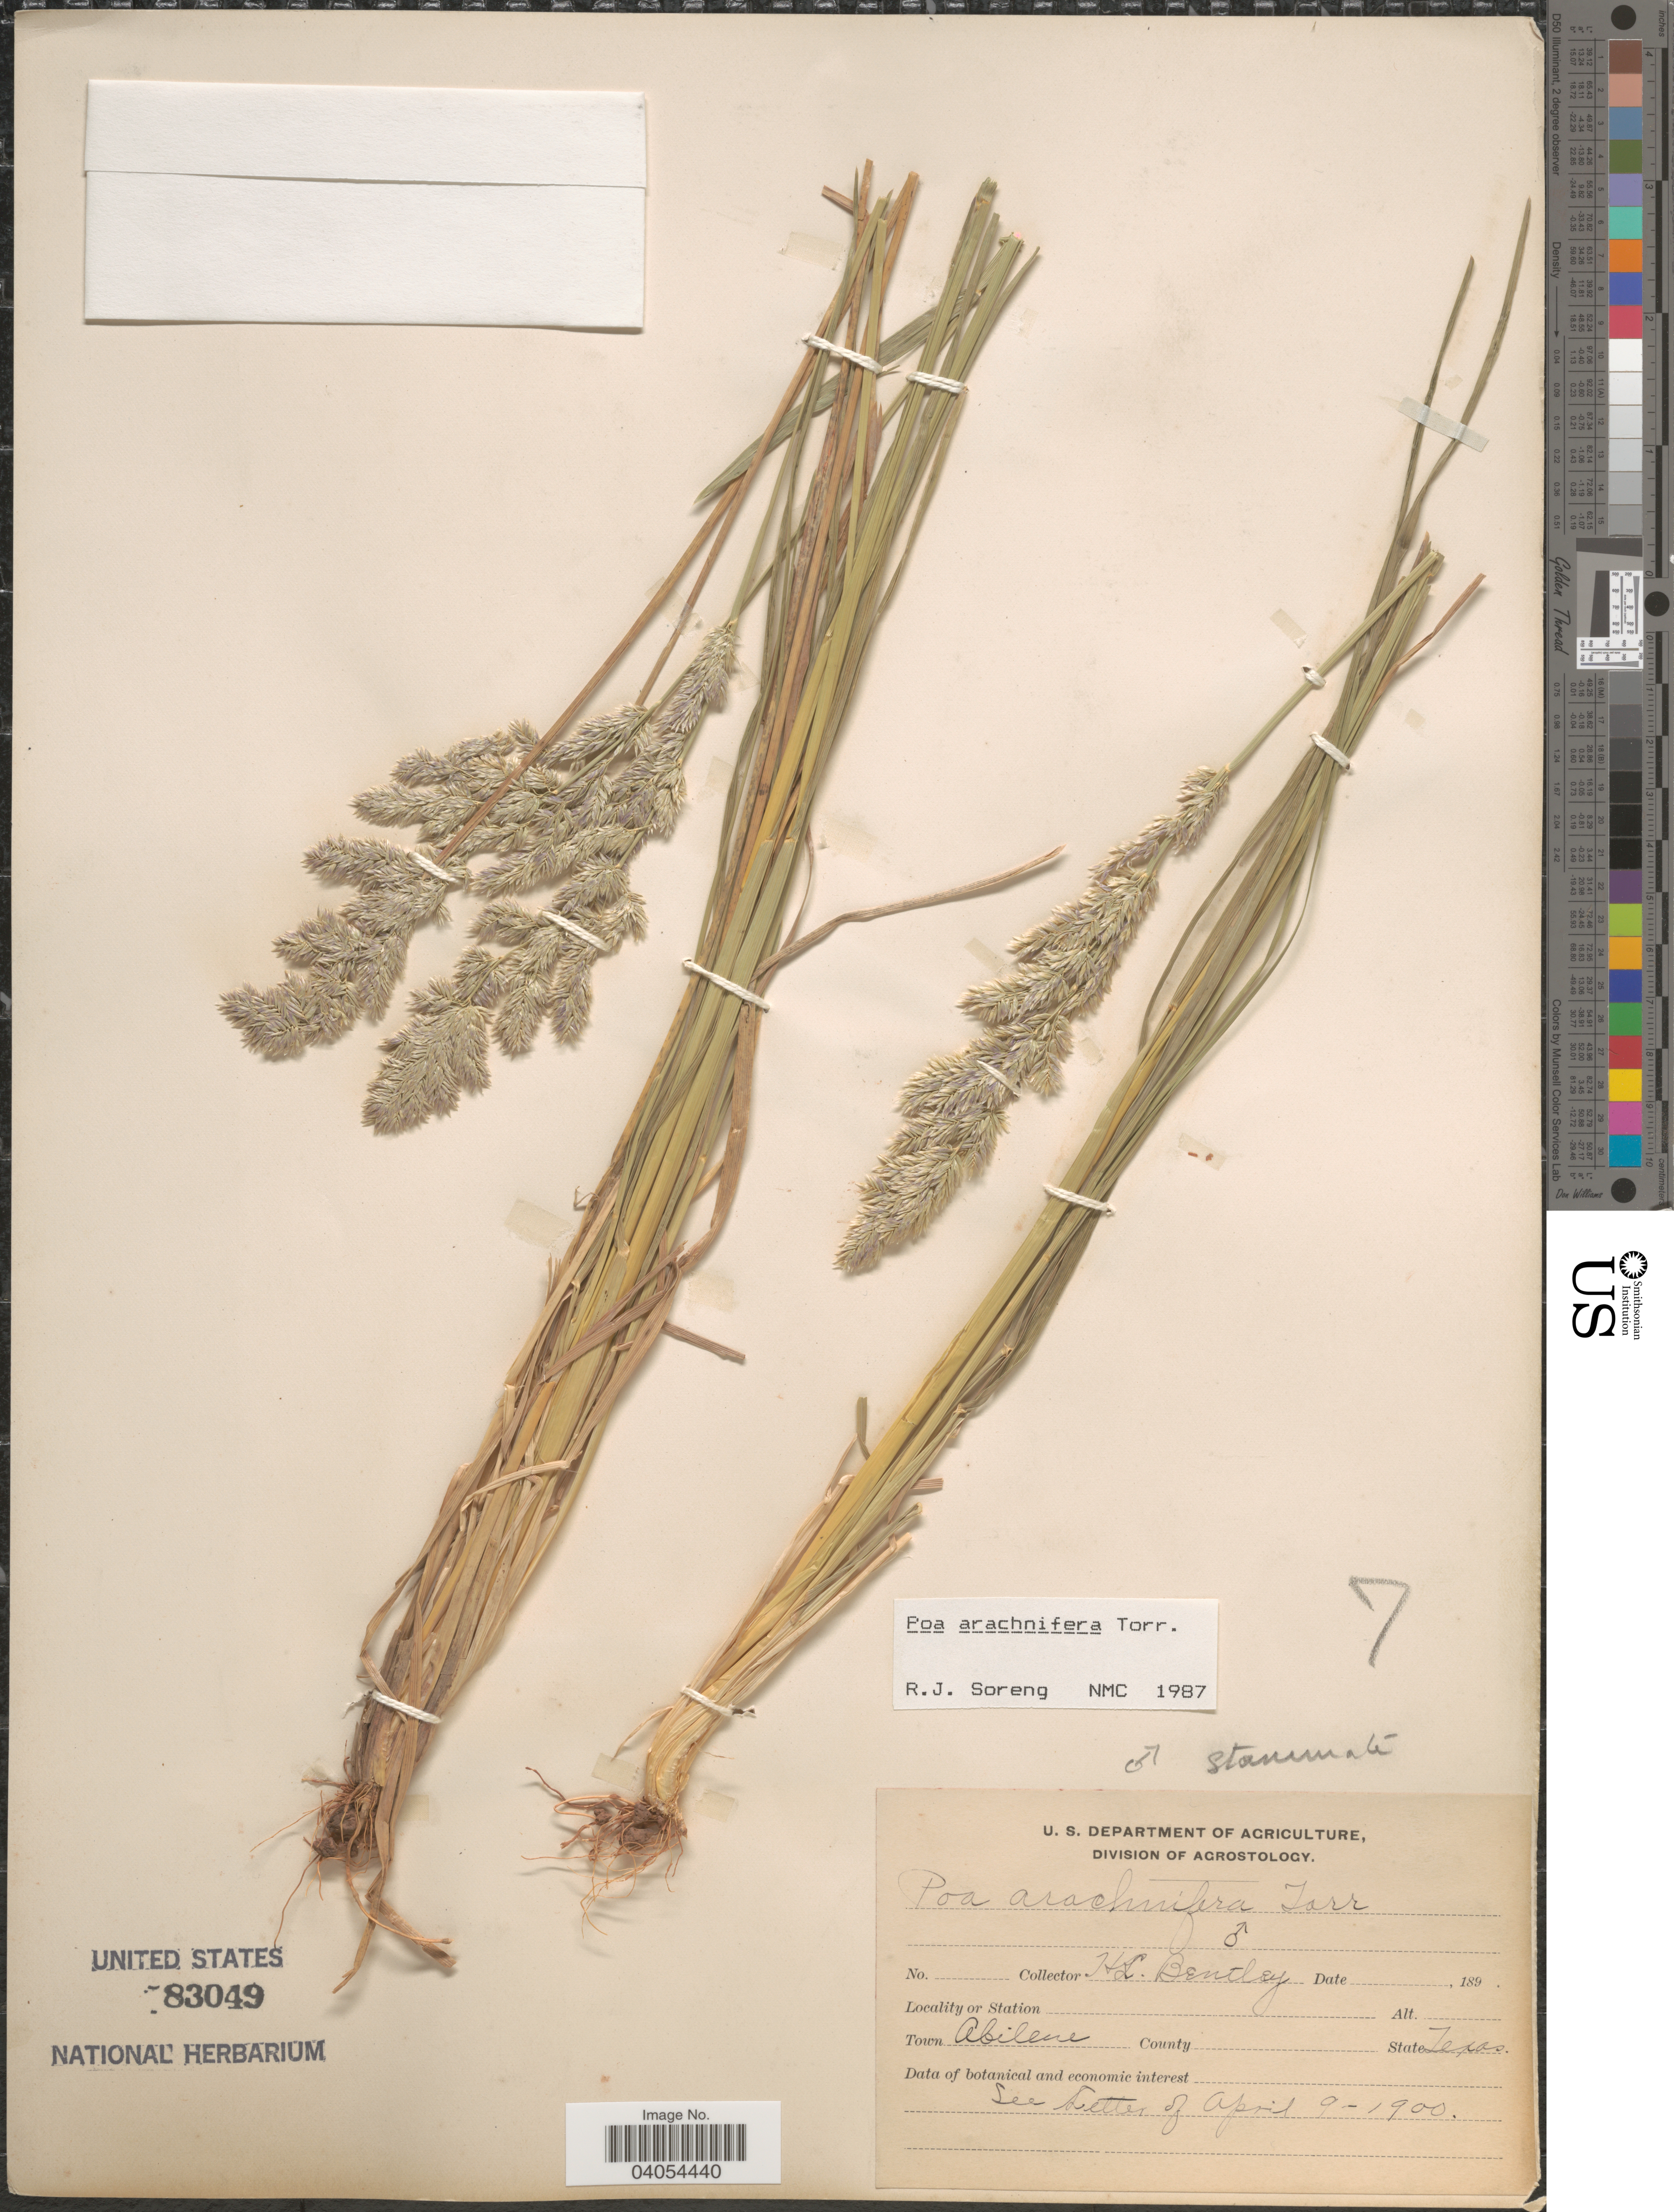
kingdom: Plantae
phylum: Tracheophyta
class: Liliopsida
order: Poales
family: Poaceae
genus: Poa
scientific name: Poa arachnifera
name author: Torr.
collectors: H. Bentley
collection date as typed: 189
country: United States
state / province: Texas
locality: Town Abilene.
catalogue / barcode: US 83049